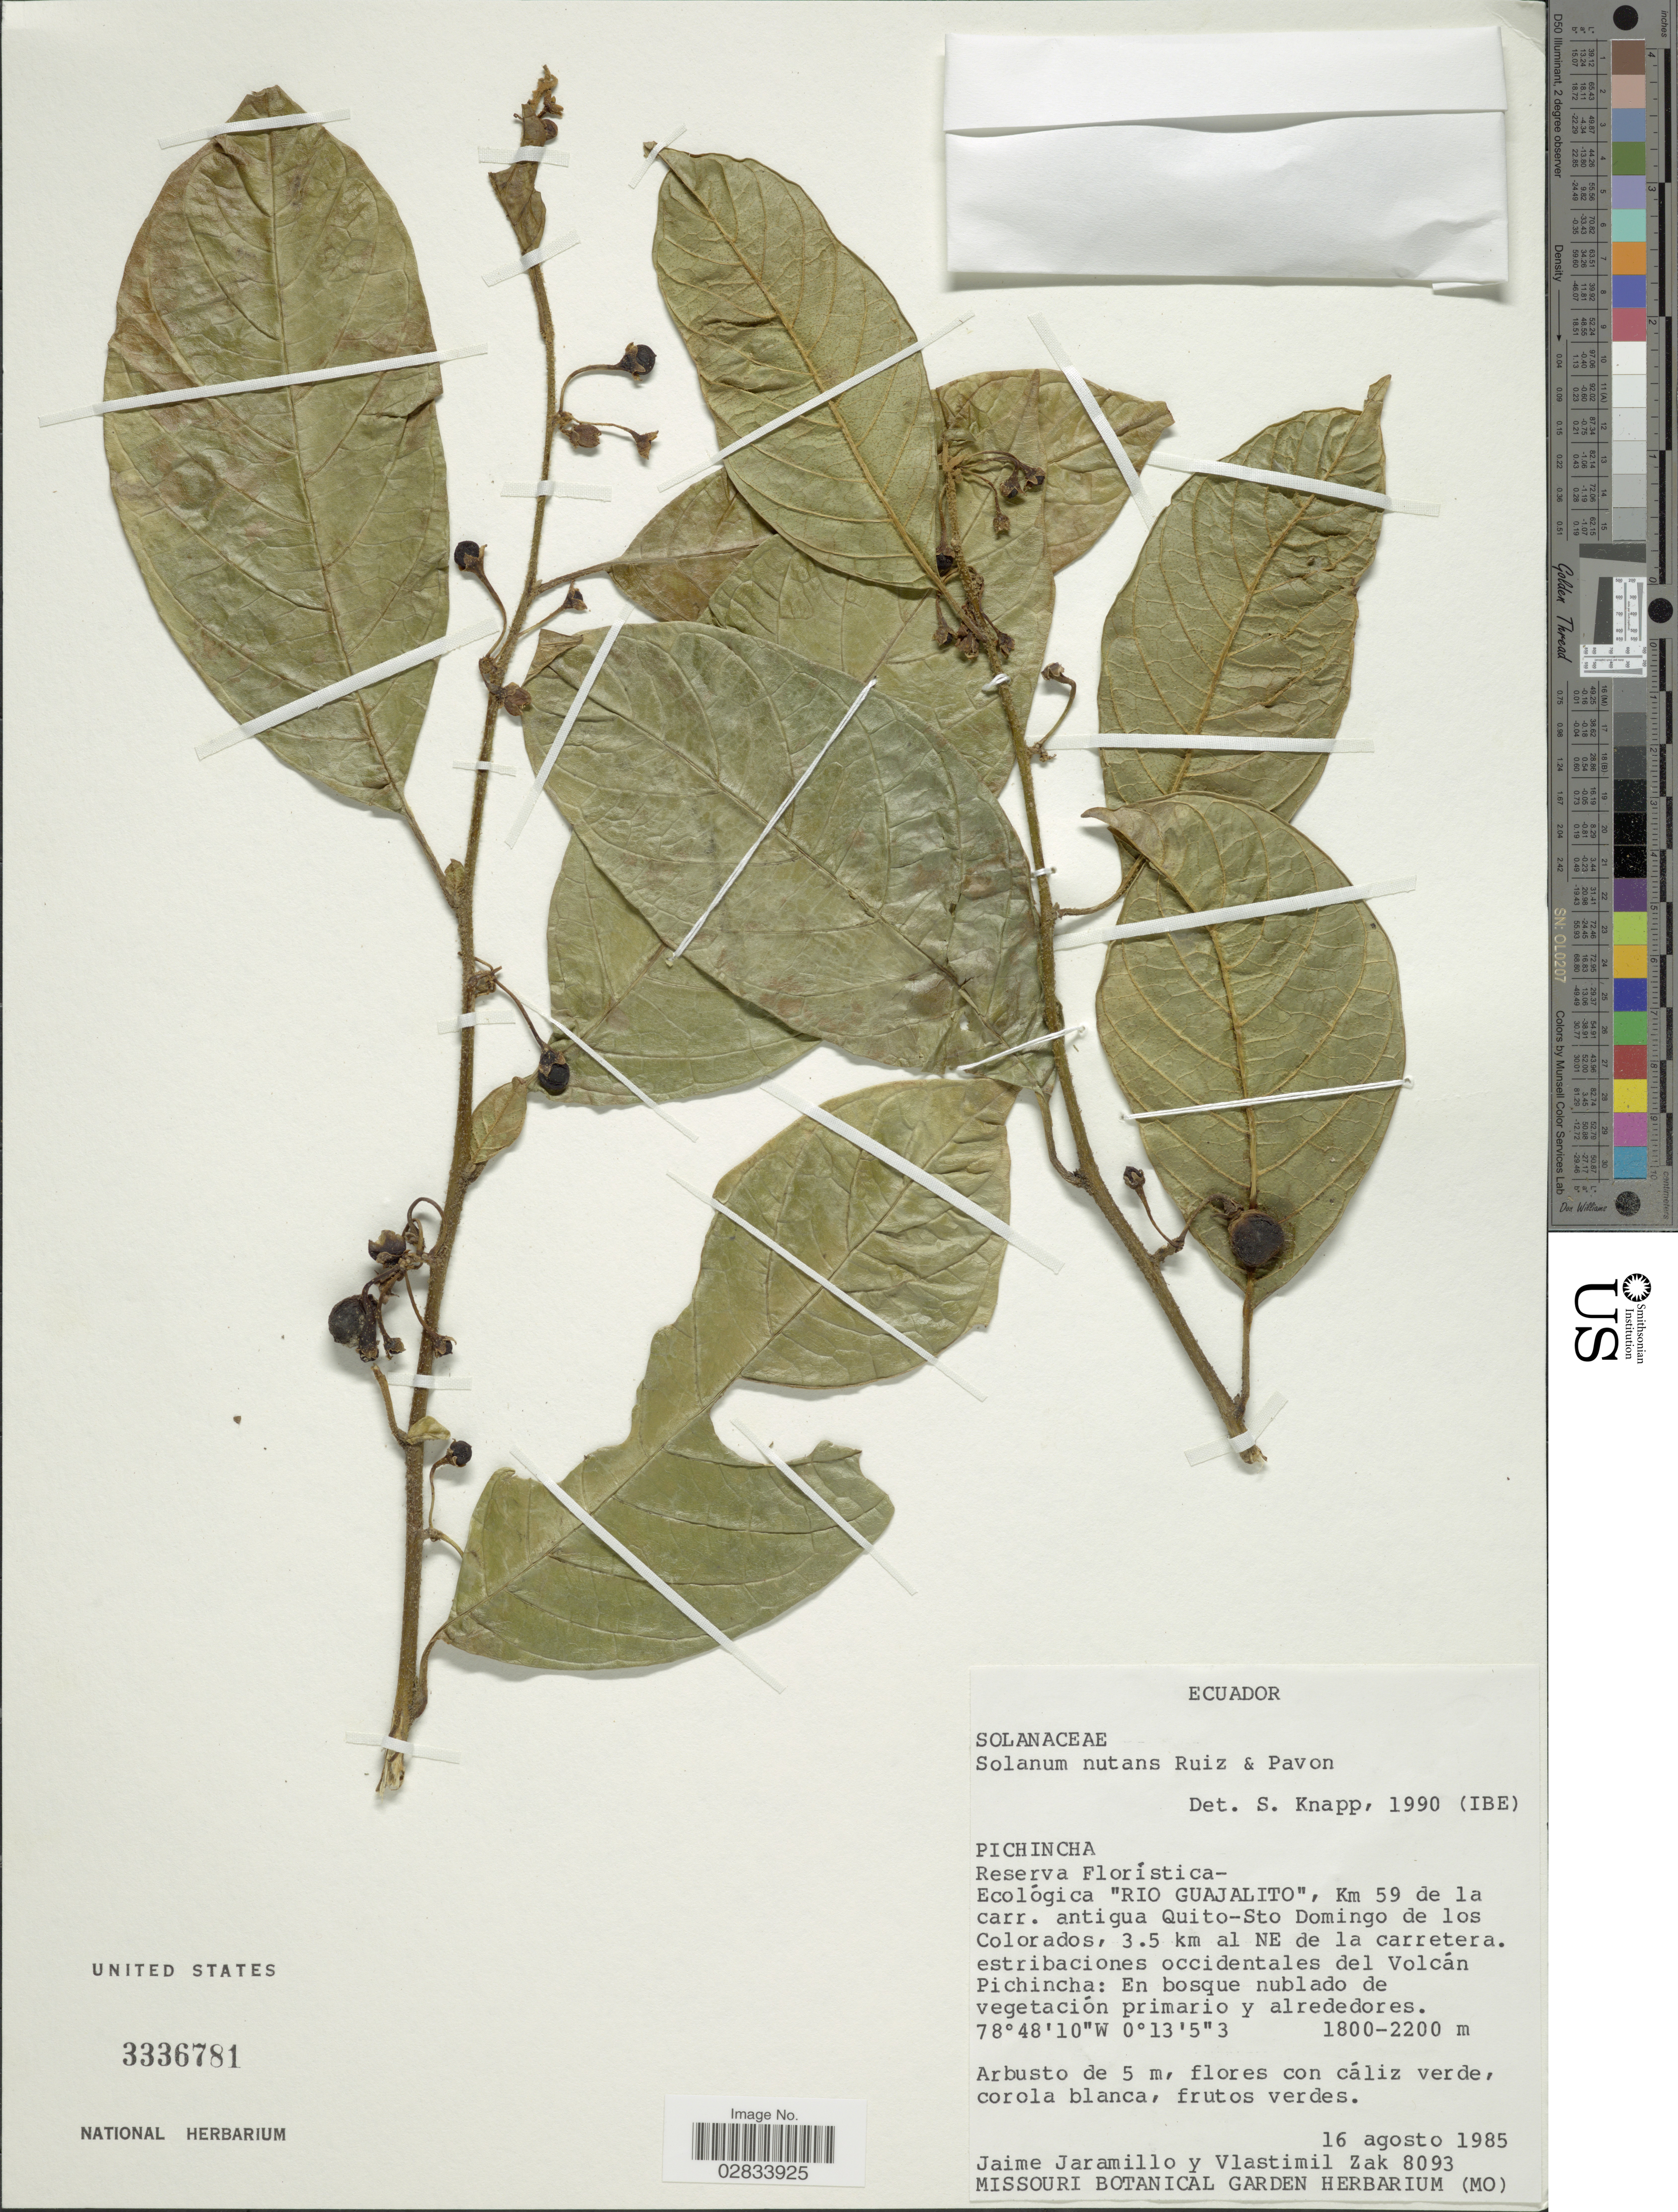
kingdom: Plantae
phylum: Tracheophyta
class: Magnoliopsida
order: Solanales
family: Solanaceae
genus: Solanum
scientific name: Solanum nutans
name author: Ruiz & Pav.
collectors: J. Jaramillo & V. Zak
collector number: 8093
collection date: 1985-08-16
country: Ecuador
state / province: Pichincha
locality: Pichincha, Reserva Florística Ecológica "Rio Guajalito", Km 59 de la carr. antigua Quito-Sto Domingo de los Colorados, 3.5 km al NE de la carretera, estribaciones occidentales del Volcán Pichincha.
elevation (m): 1800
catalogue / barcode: US 3336781